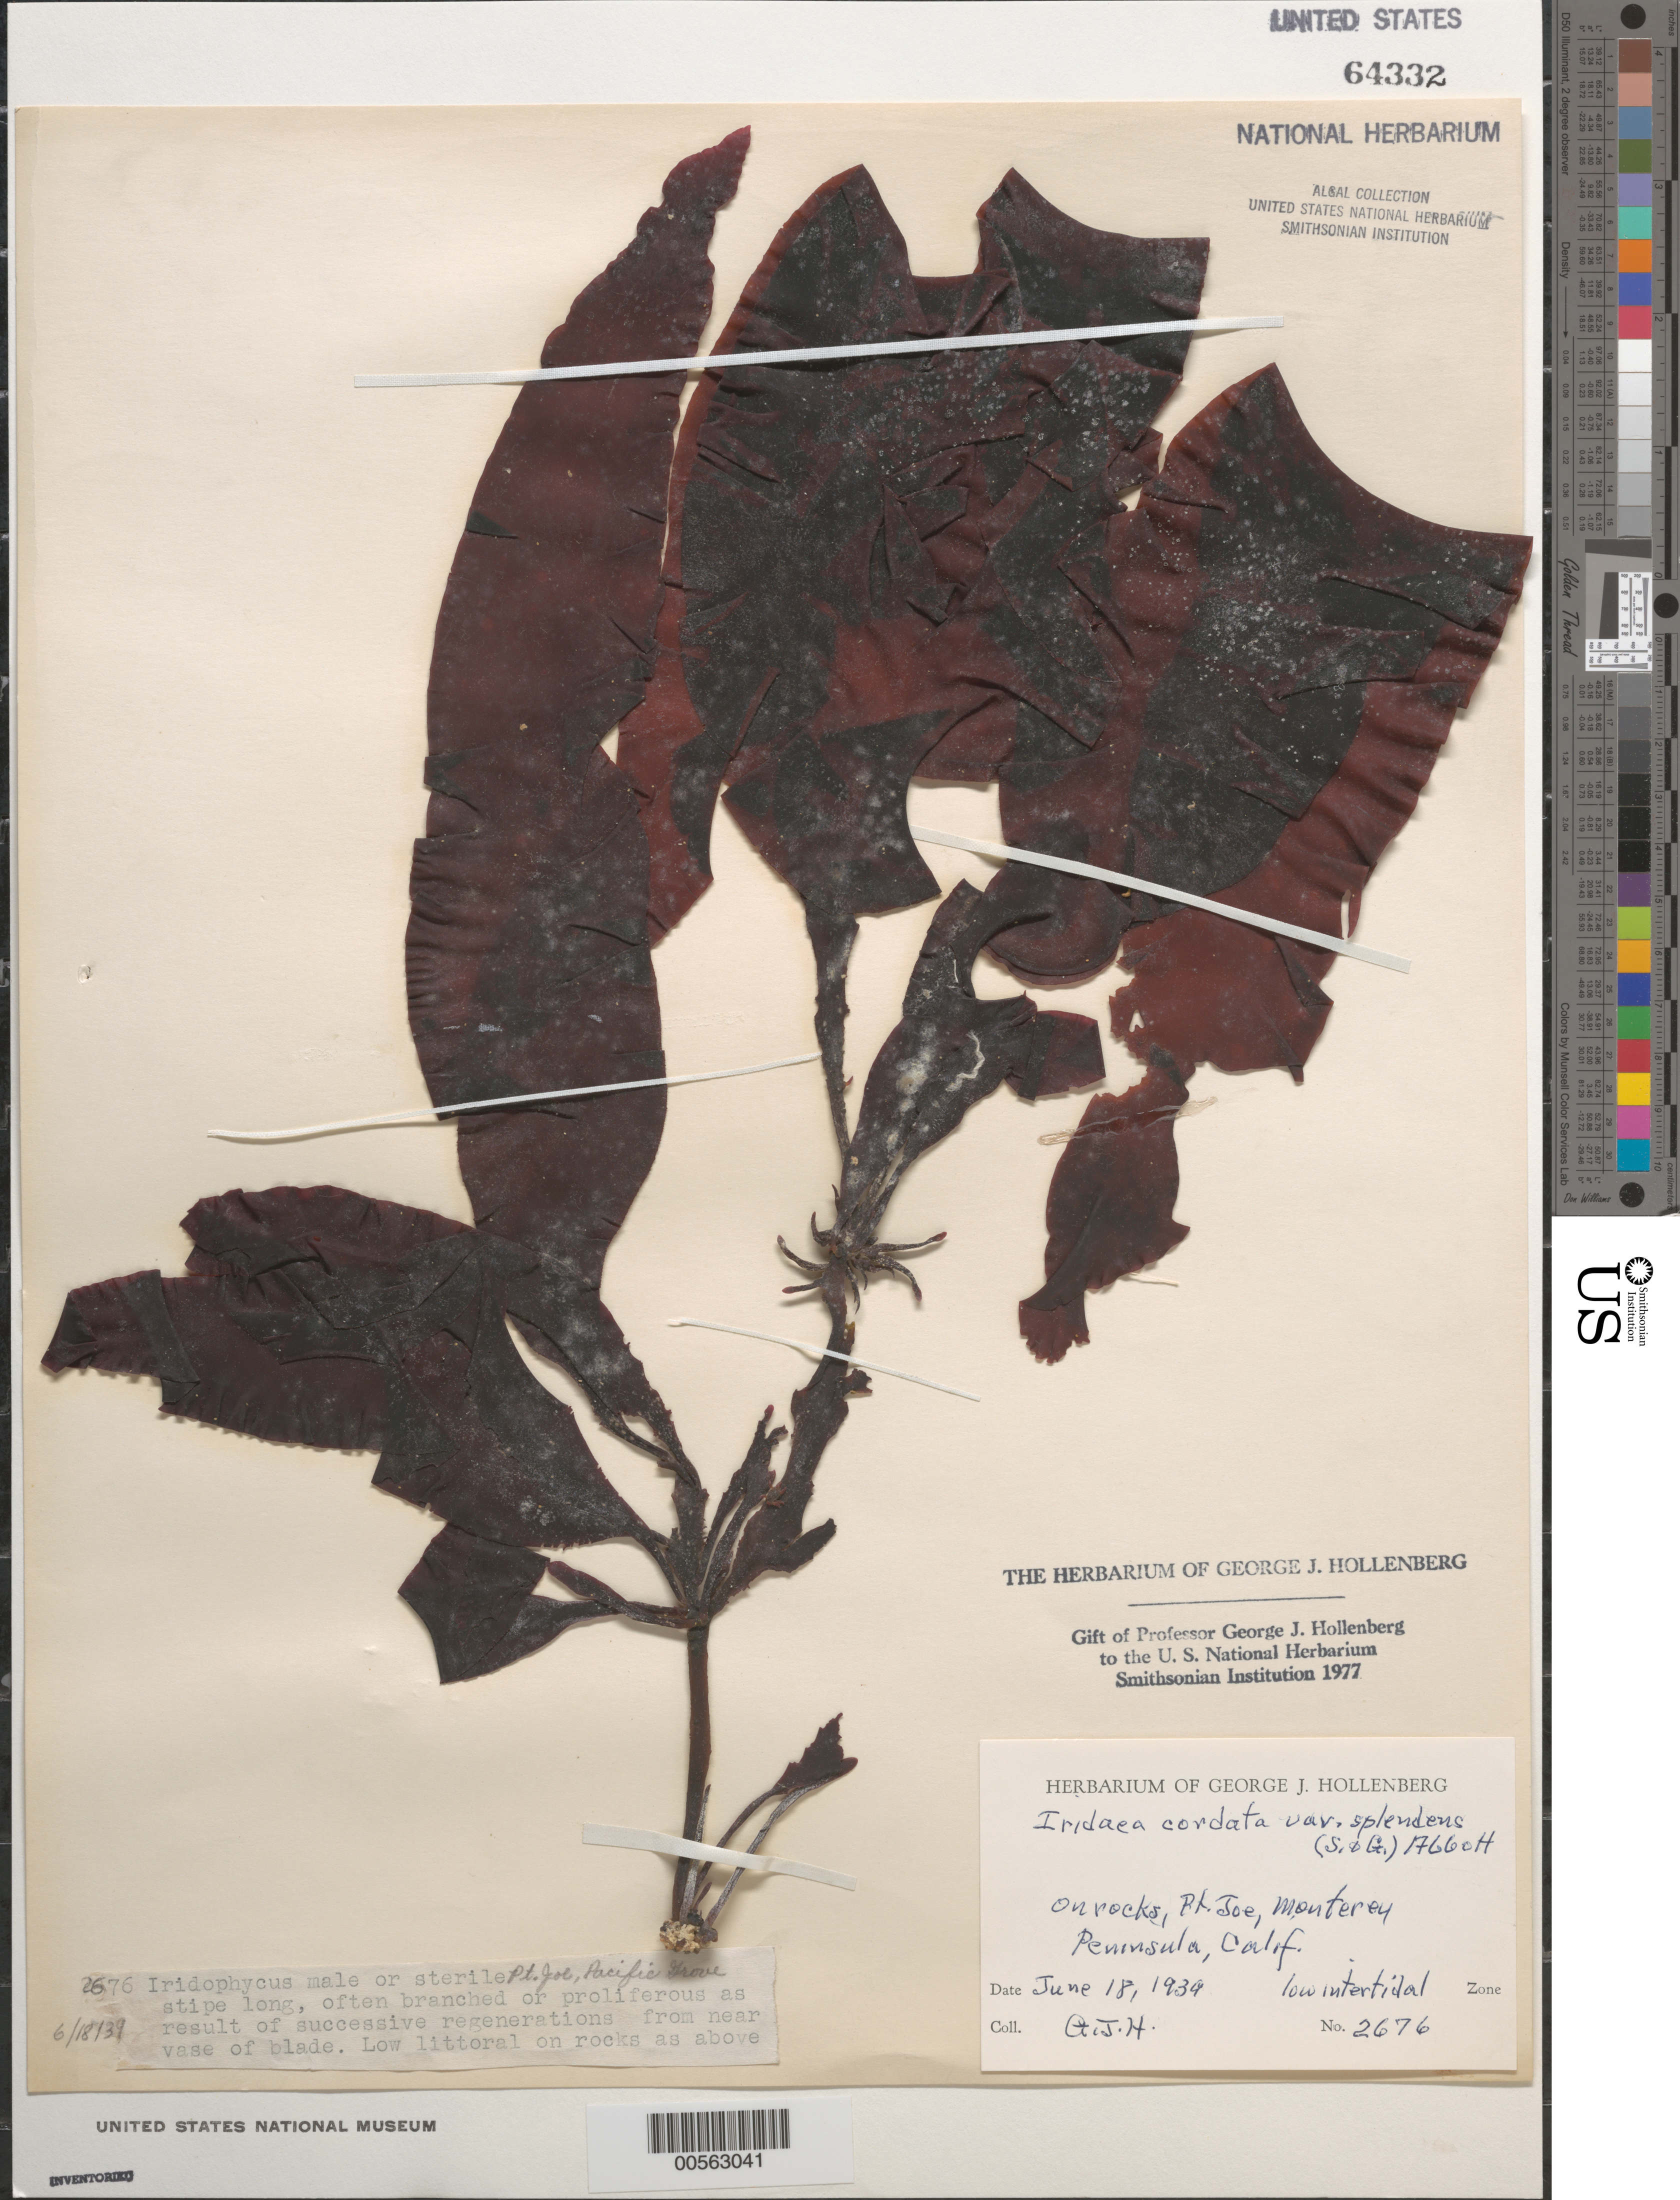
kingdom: Plantae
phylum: Rhodophyta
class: Florideophyceae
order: Gigartinales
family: Gigartinaceae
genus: Iridaea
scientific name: Iridaea cordata var. splendens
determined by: Hollenberg, George J.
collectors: G. Hollenberg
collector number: GJH 2676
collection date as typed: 18 Jun 1939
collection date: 1939-06-18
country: United States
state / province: California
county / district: Monterey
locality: Point Joe, Monterey Peninsula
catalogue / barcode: US 64332